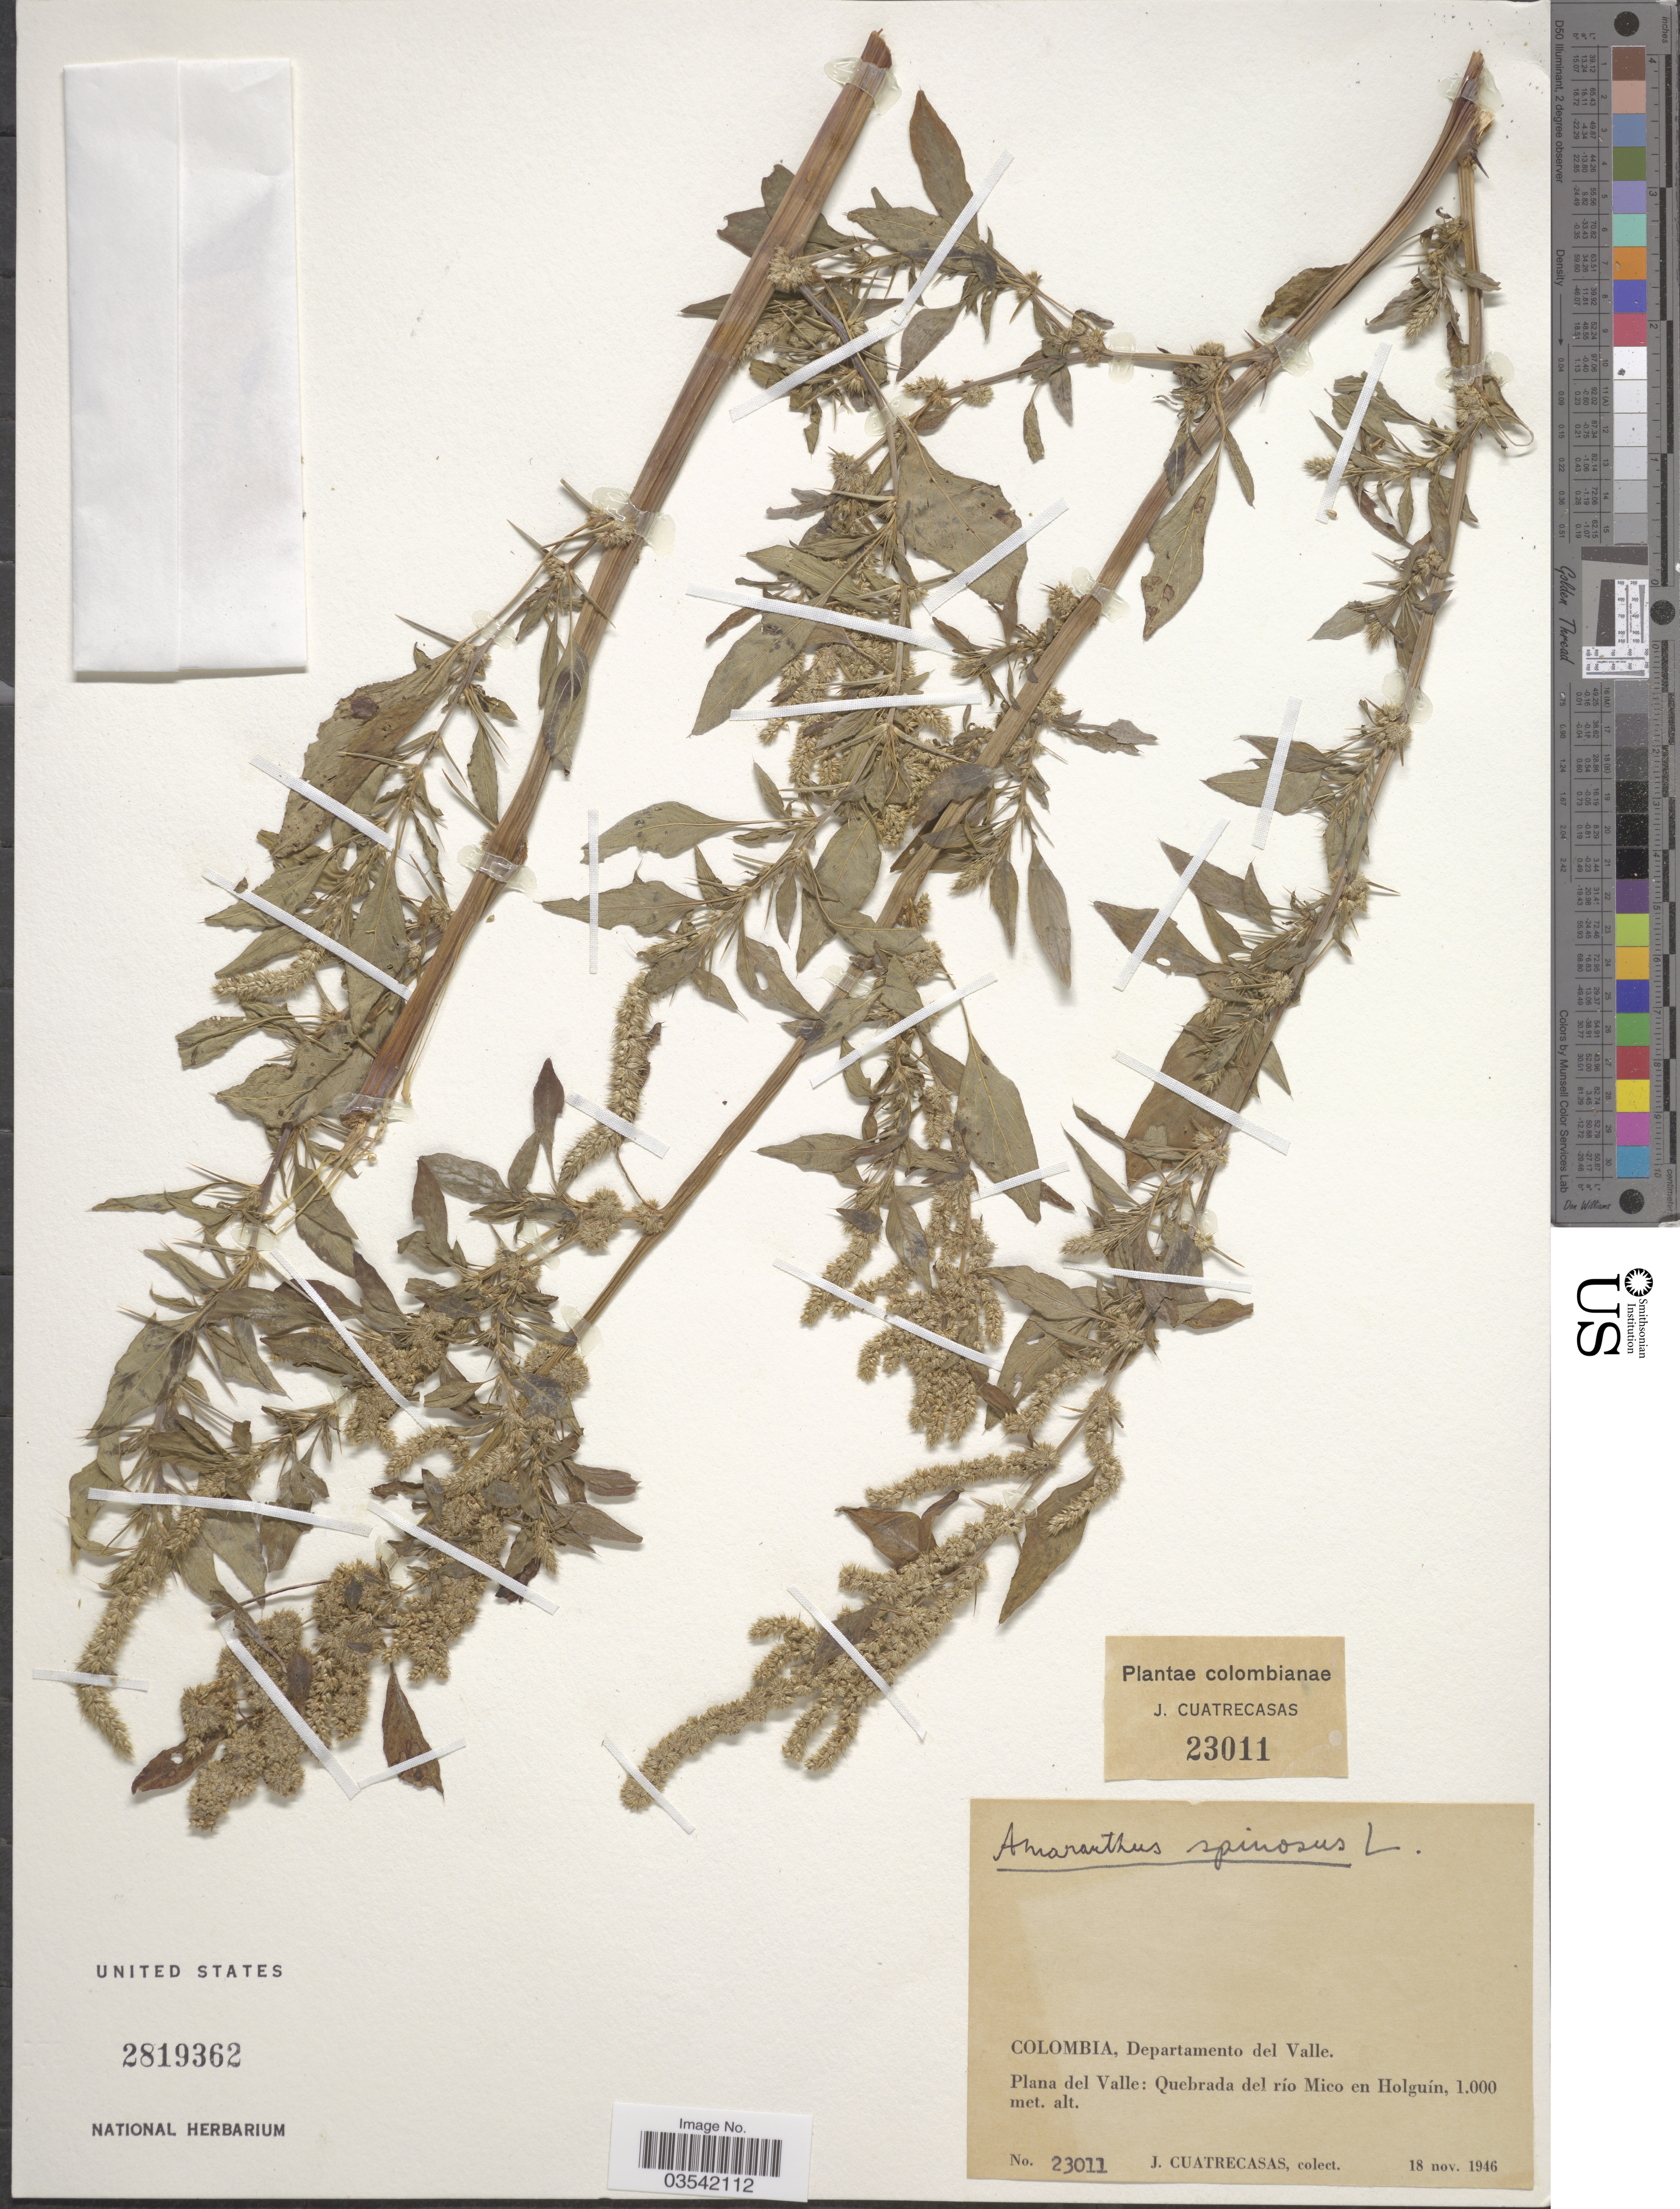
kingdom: Plantae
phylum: Tracheophyta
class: Magnoliopsida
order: Caryophyllales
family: Amaranthaceae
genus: Amaranthus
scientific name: Amaranthus spinosus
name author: L.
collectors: J. Cuatrecasas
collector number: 23011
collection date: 1946-11-18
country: Colombia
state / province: Valle del Cauca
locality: Departamento del Valle. Plana del Valle: Quebrada del río Mico en Holguín.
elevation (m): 1000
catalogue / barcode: US 2819362